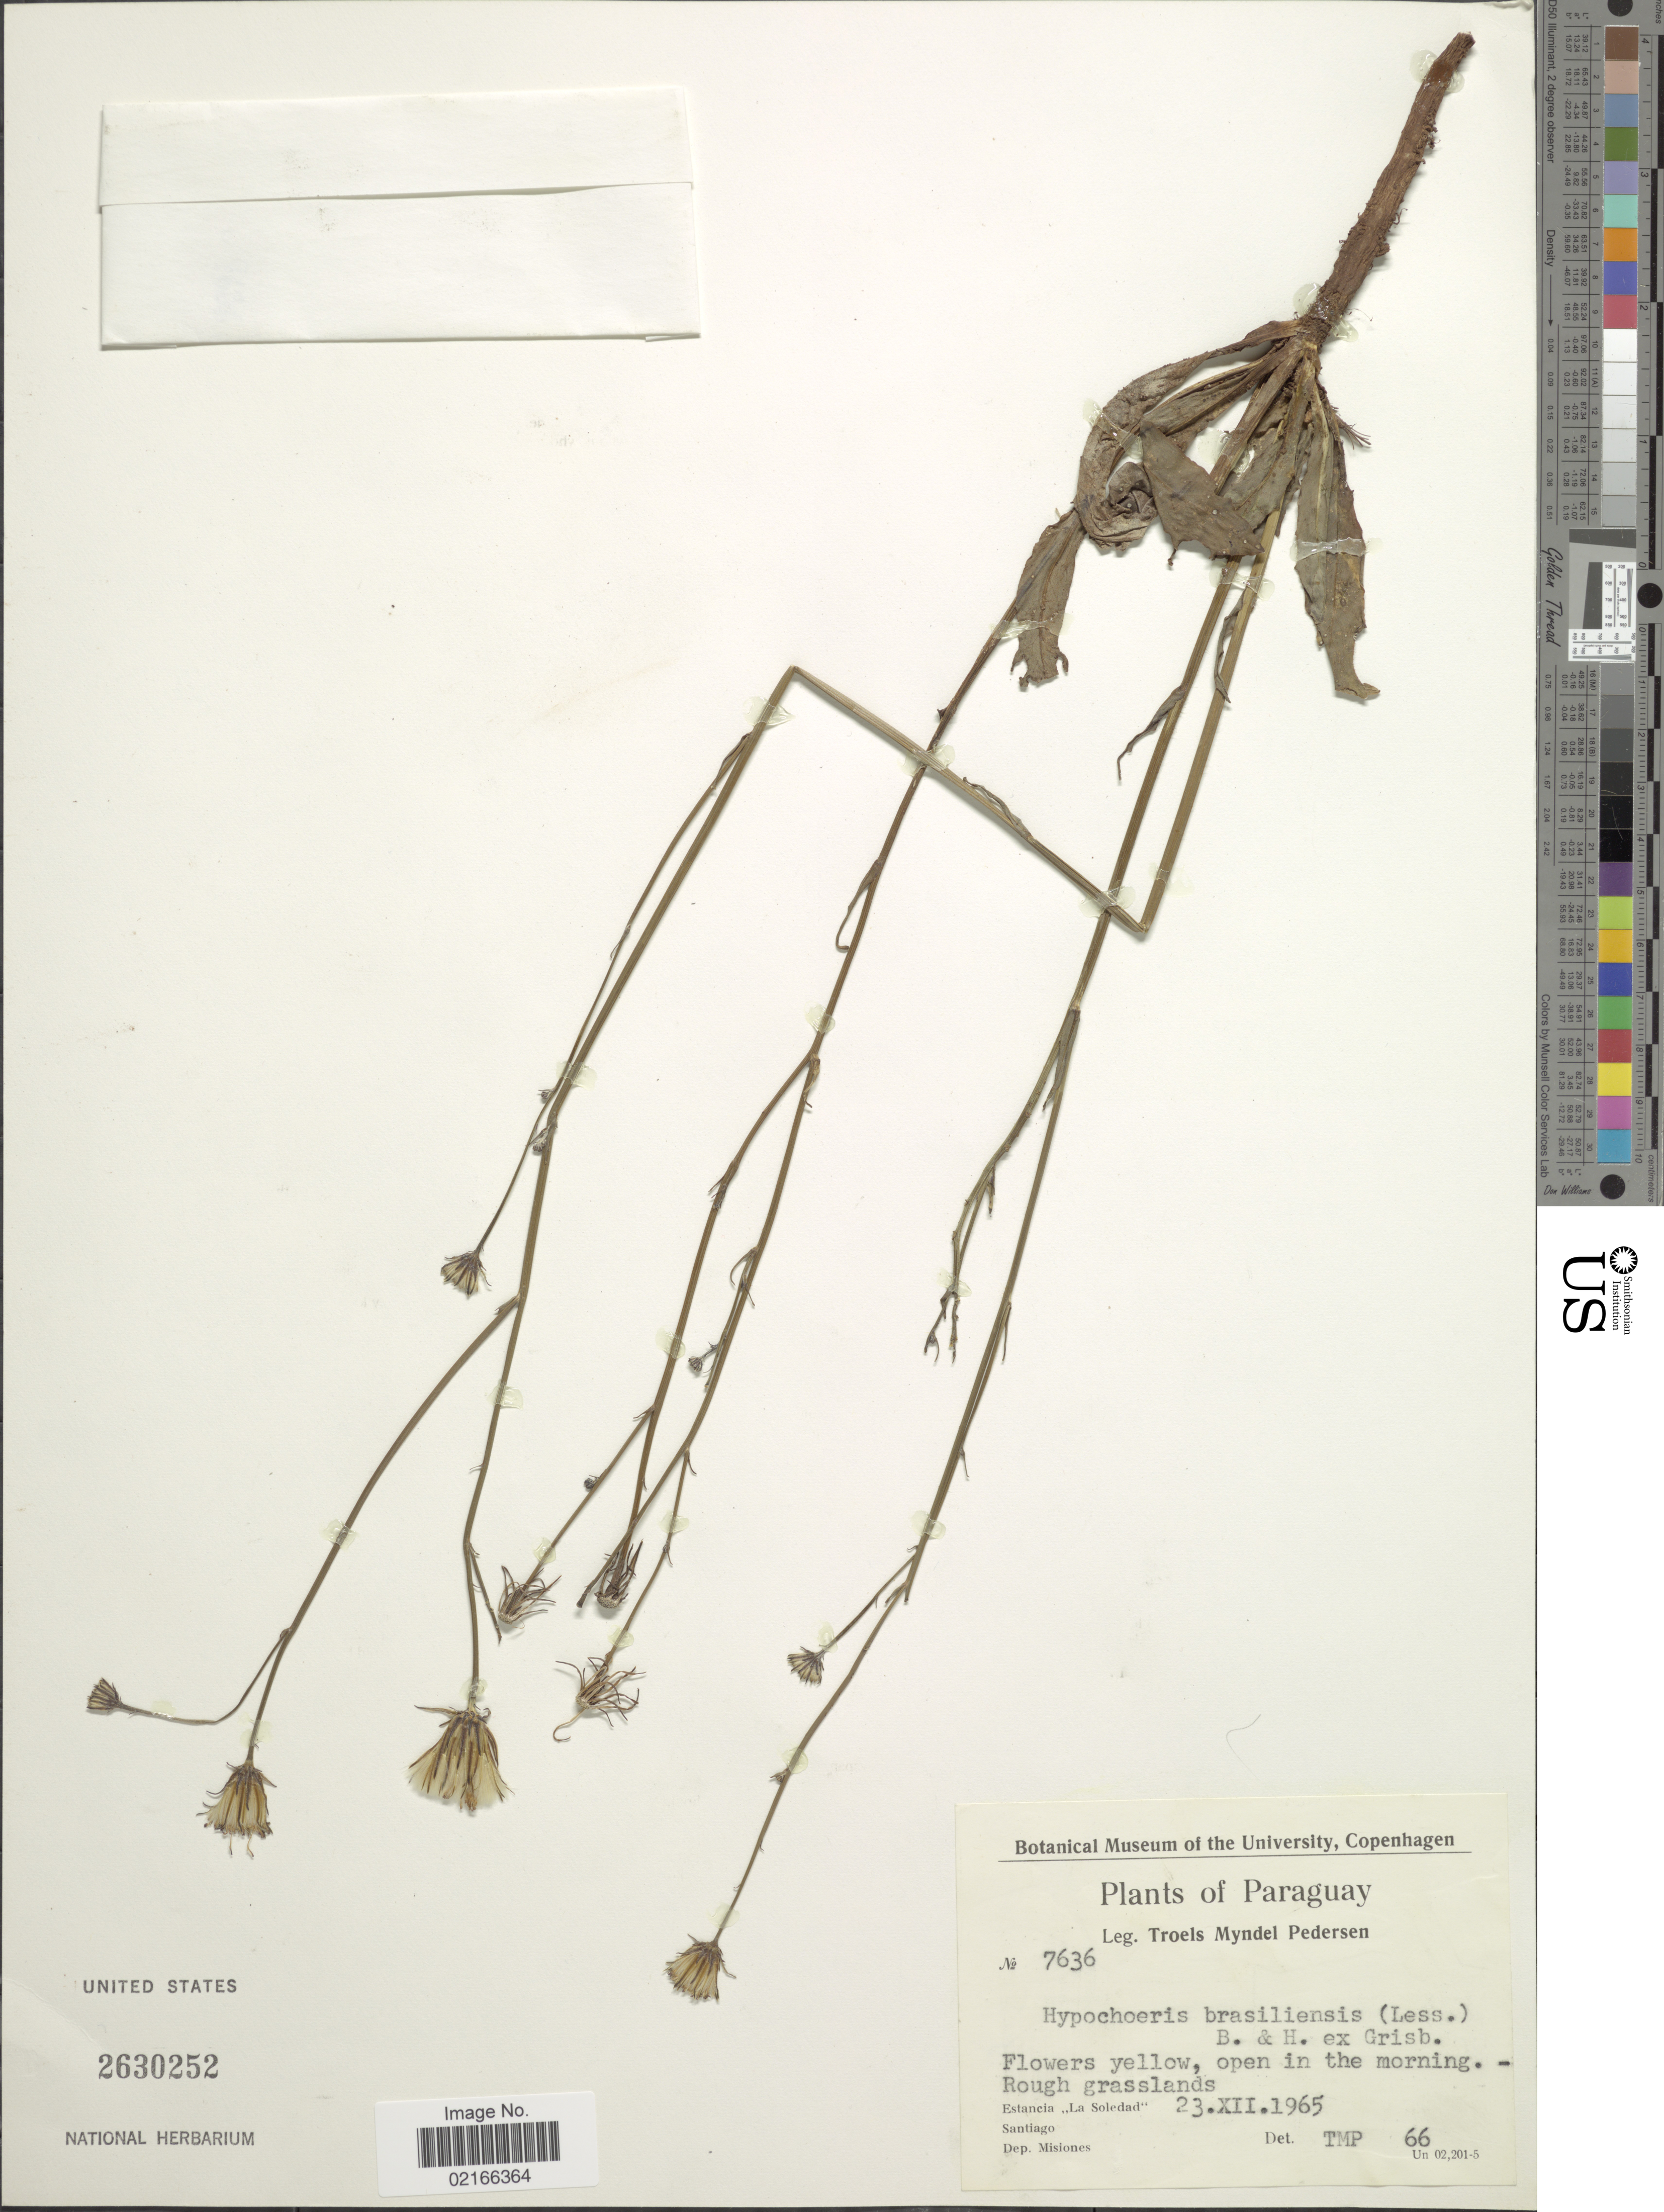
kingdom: Plantae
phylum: Tracheophyta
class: Magnoliopsida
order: Asterales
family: Asteraceae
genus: Hypochaeris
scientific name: Hypochaeris brasiliensis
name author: (Less.) Griseb.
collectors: T. Pederson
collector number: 7636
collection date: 1965-12-23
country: Paraguay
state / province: Misiones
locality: Estancia "La Soledad" Santiago.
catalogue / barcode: US 2630252